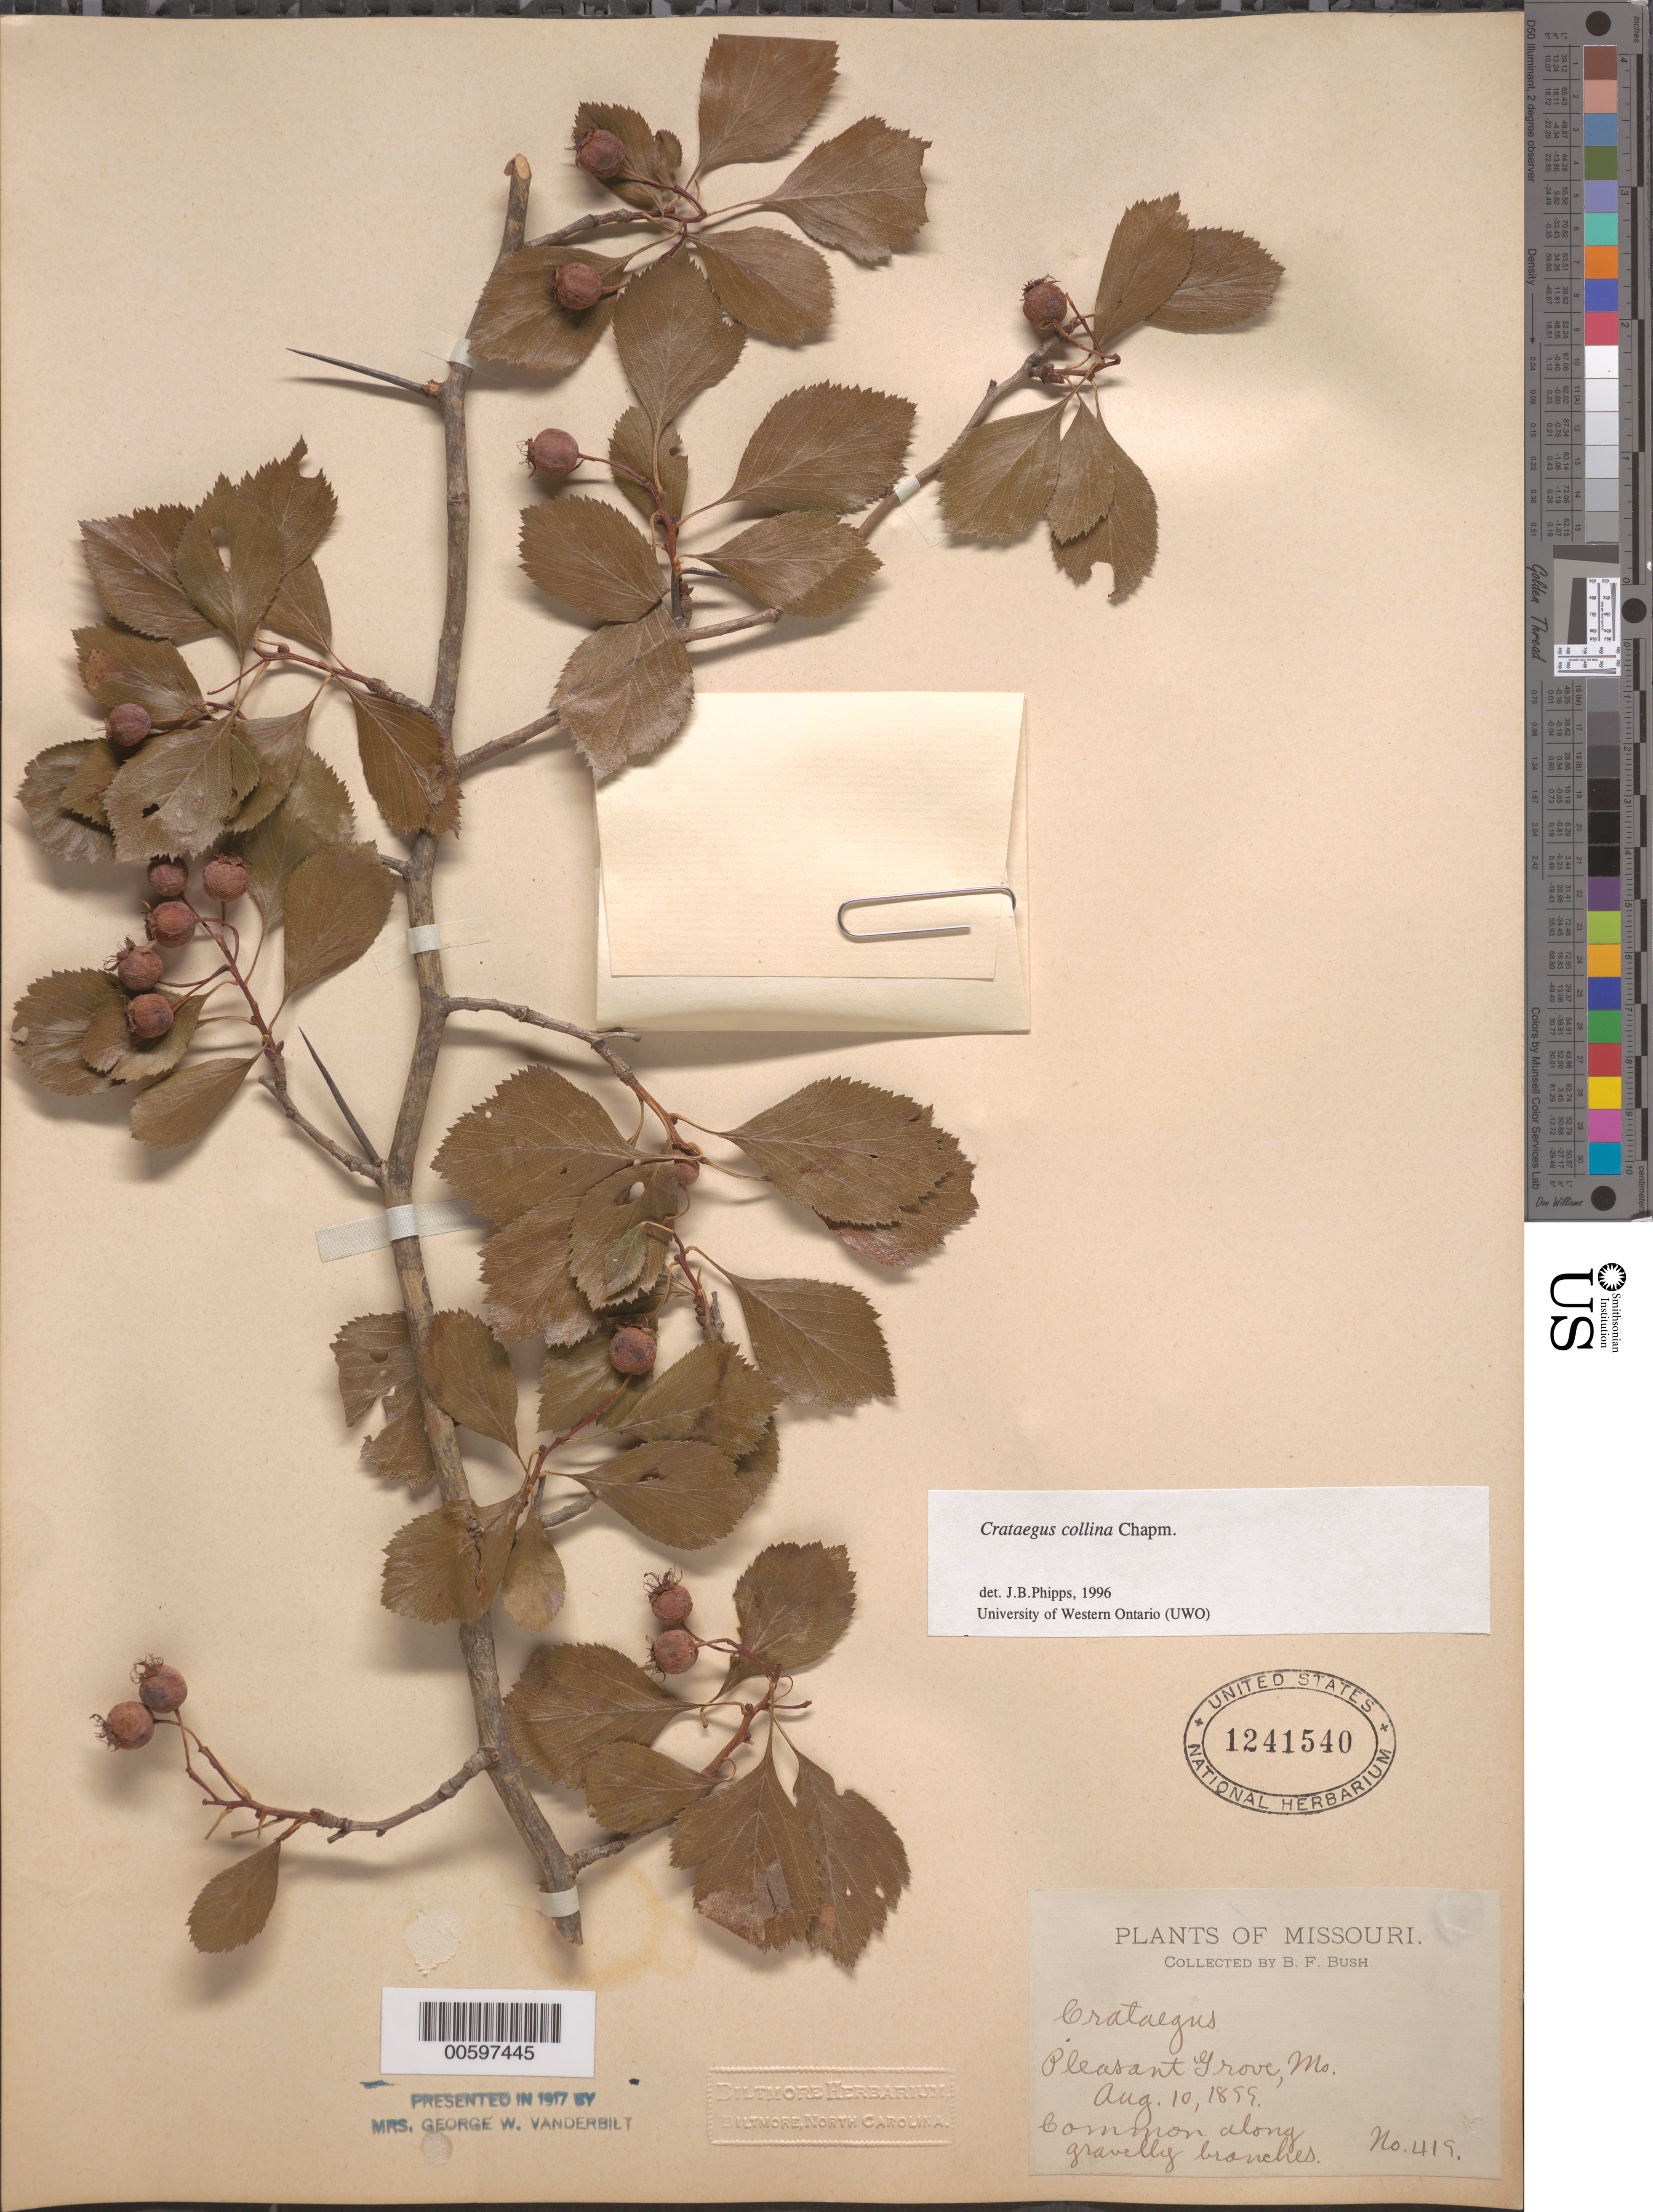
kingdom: Plantae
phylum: Tracheophyta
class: Magnoliopsida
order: Rosales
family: Rosaceae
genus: Crataegus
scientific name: Crataegus collina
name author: Chapm.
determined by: Phipps, James B., (UWO), University of Western Ontario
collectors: B. F. Bush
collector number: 419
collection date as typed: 10 Aug 1899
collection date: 1899-08-10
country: United States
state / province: Missouri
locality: Pleasant Grove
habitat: Common along gravelly branches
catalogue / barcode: US 1241540